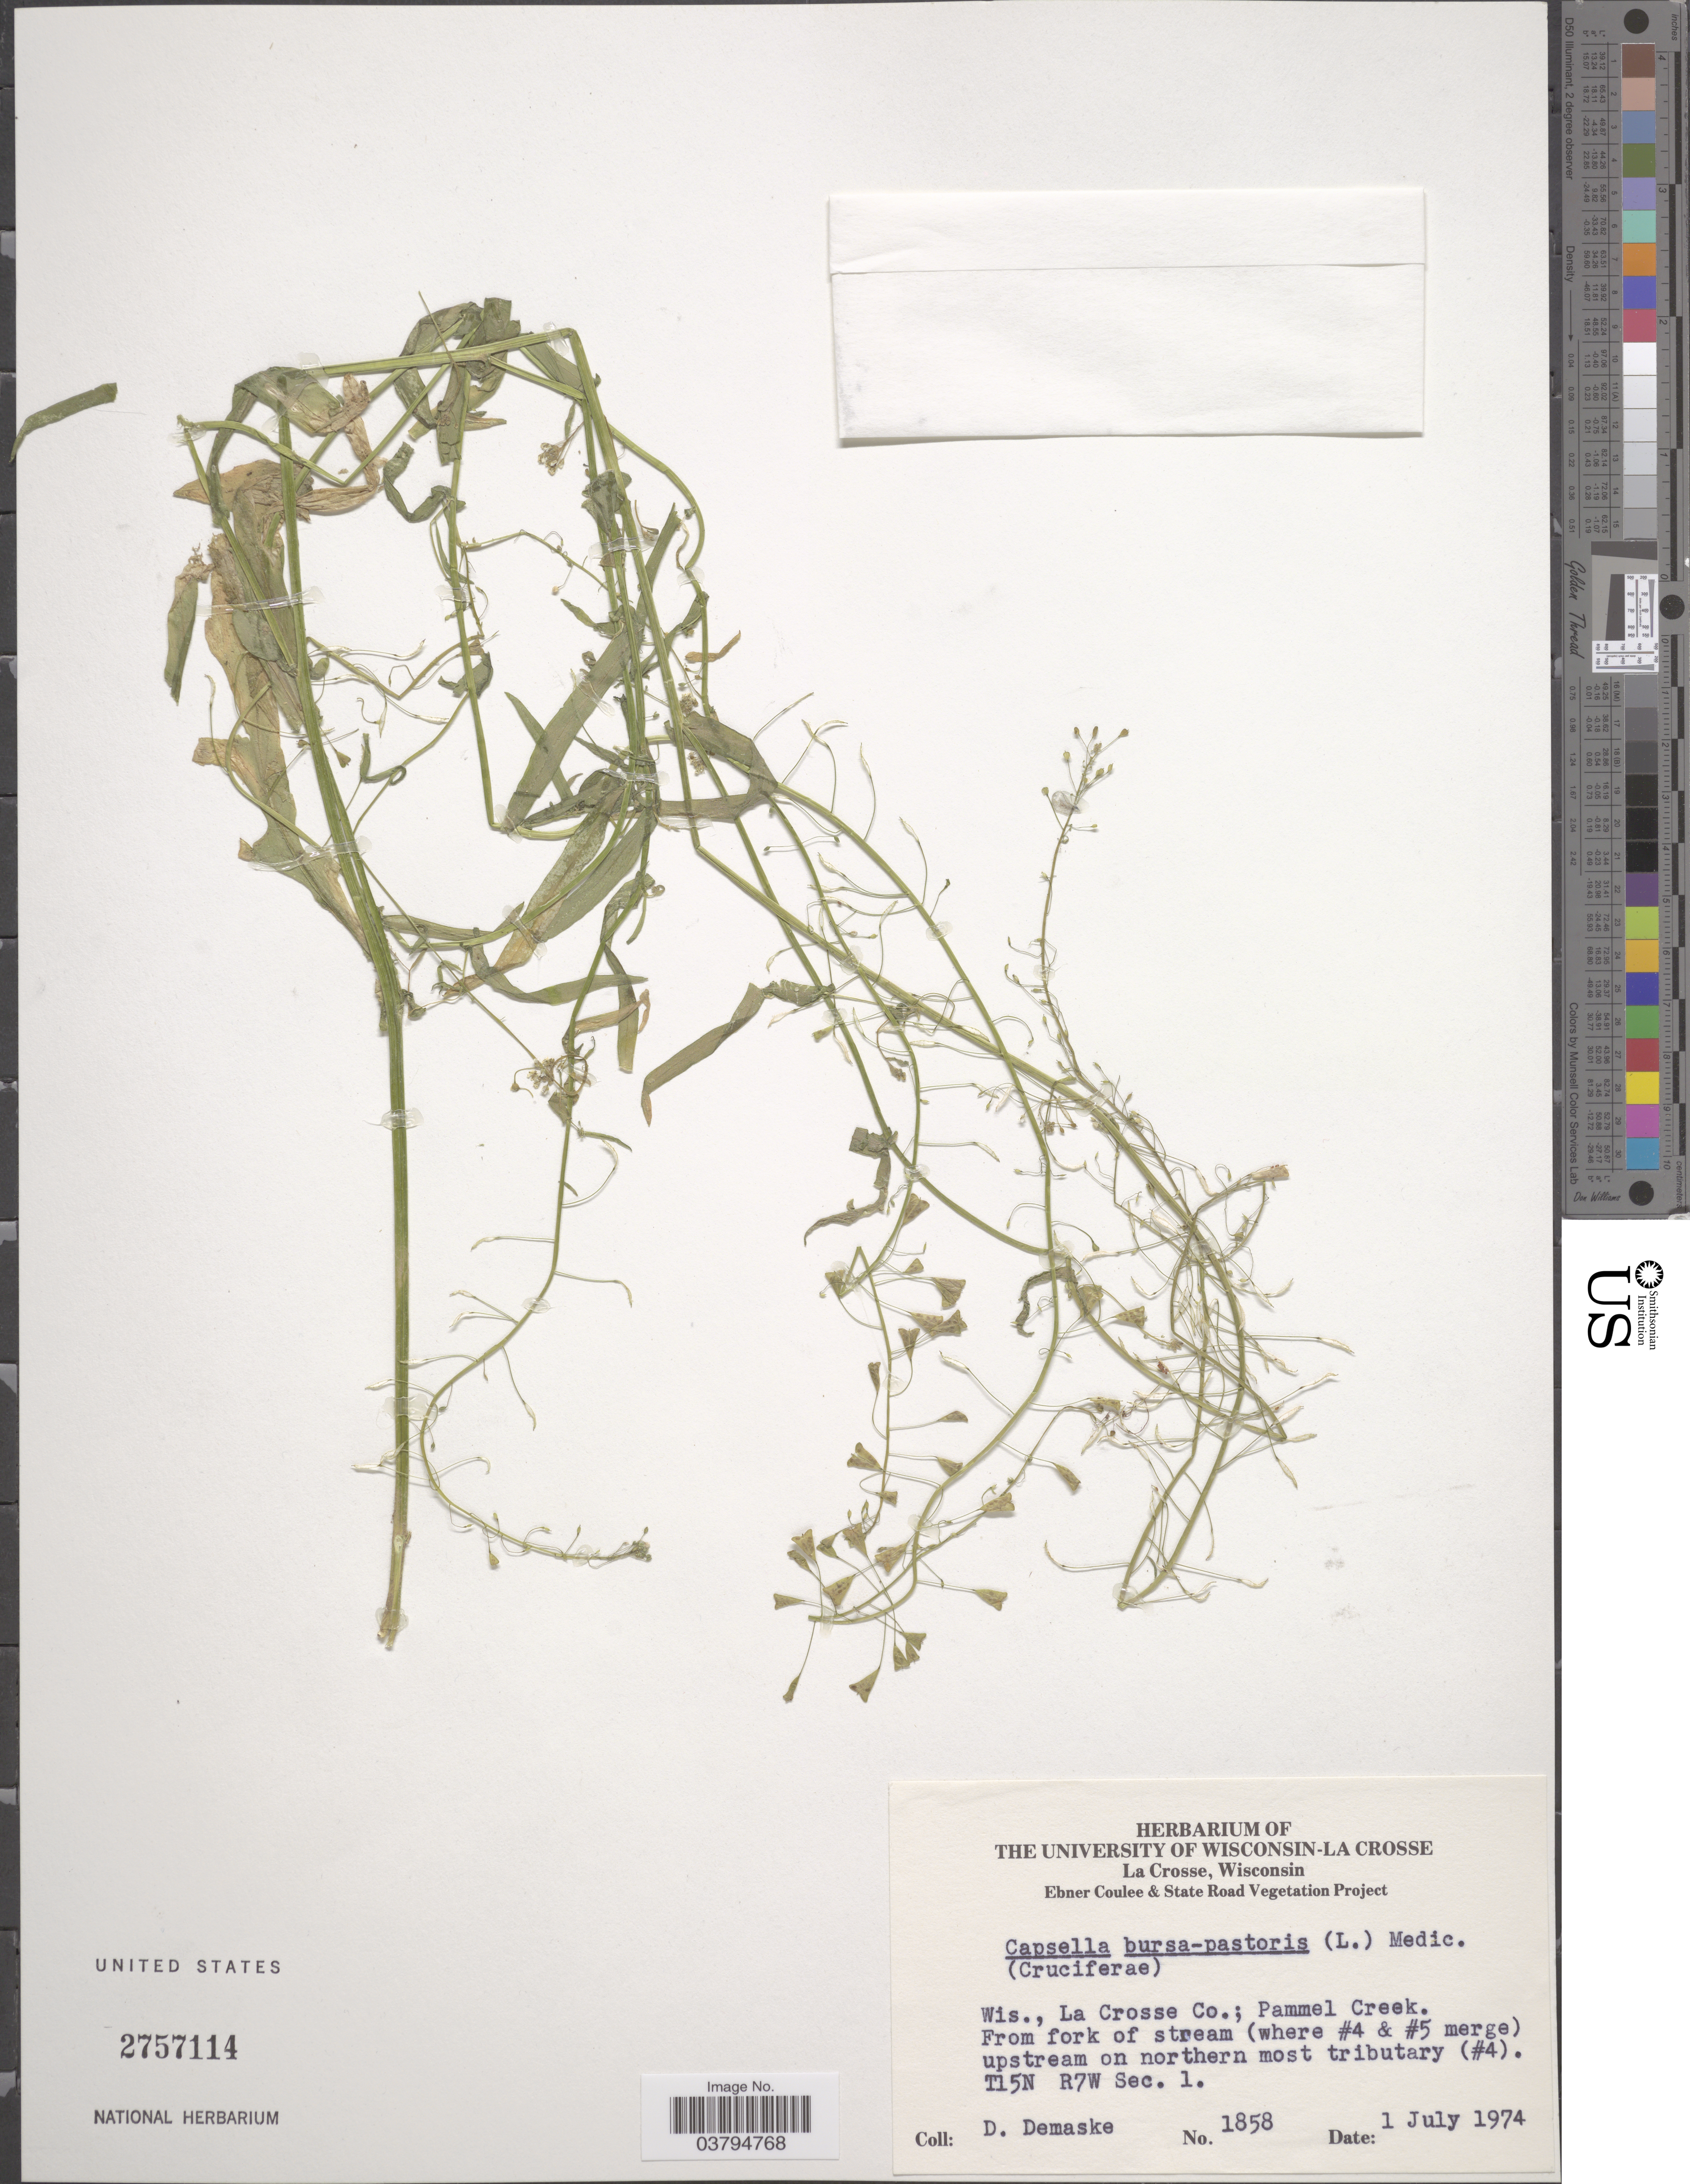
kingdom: Plantae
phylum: Tracheophyta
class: Magnoliopsida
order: Brassicales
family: Brassicaceae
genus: Capsella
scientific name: Capsella bursa-pastoris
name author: (L.) Medik.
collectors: D. Demaske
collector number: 1858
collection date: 1974-07-01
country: United States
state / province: Wisconsin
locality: La Crosse Co.; Pammel Creek. From fork of stream (where #4 & #5 merge) upstream on northern most tributary (#4). T15N R7W Sec. 1.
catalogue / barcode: US 2757114